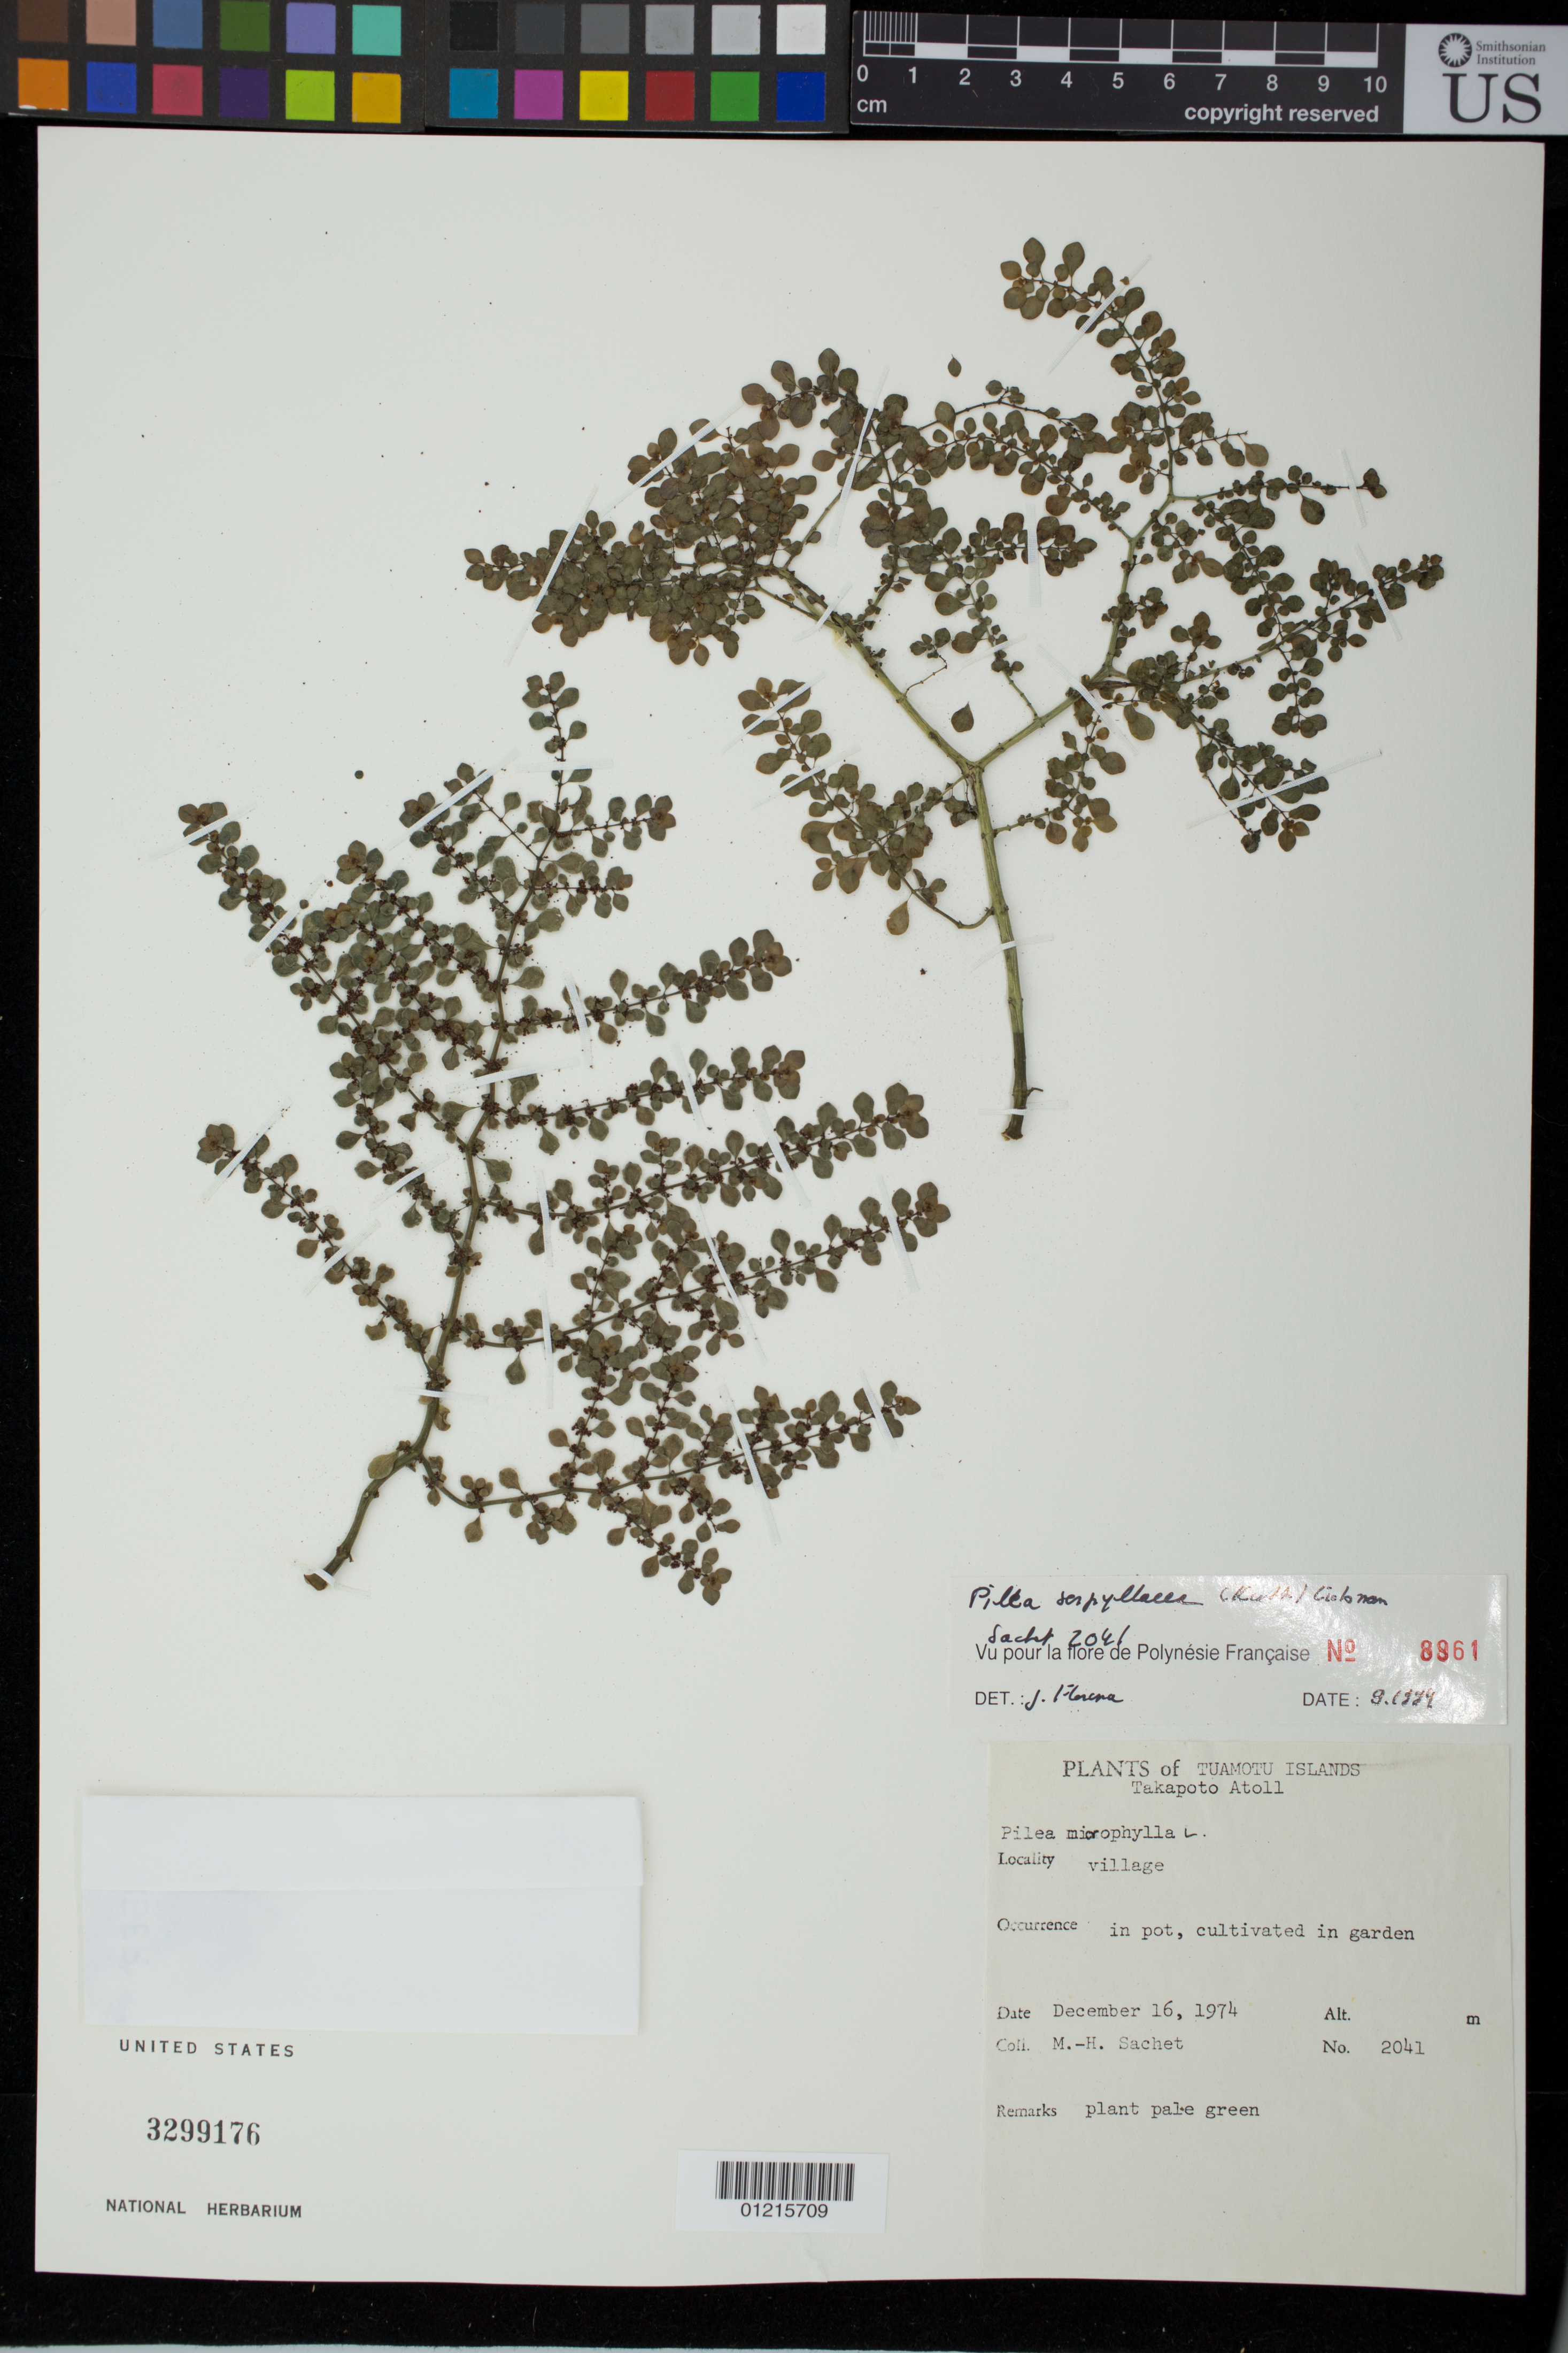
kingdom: Plantae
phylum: Tracheophyta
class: Magnoliopsida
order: Rosales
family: Urticaceae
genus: Pilea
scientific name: Pilea serpyllacea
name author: (Kunth) Liebm.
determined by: Florence, J.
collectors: M.-H. Sachet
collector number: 2041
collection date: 1974-12-16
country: French Polynesia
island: Takapoto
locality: village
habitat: In pot, in garden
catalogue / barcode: US 3299176